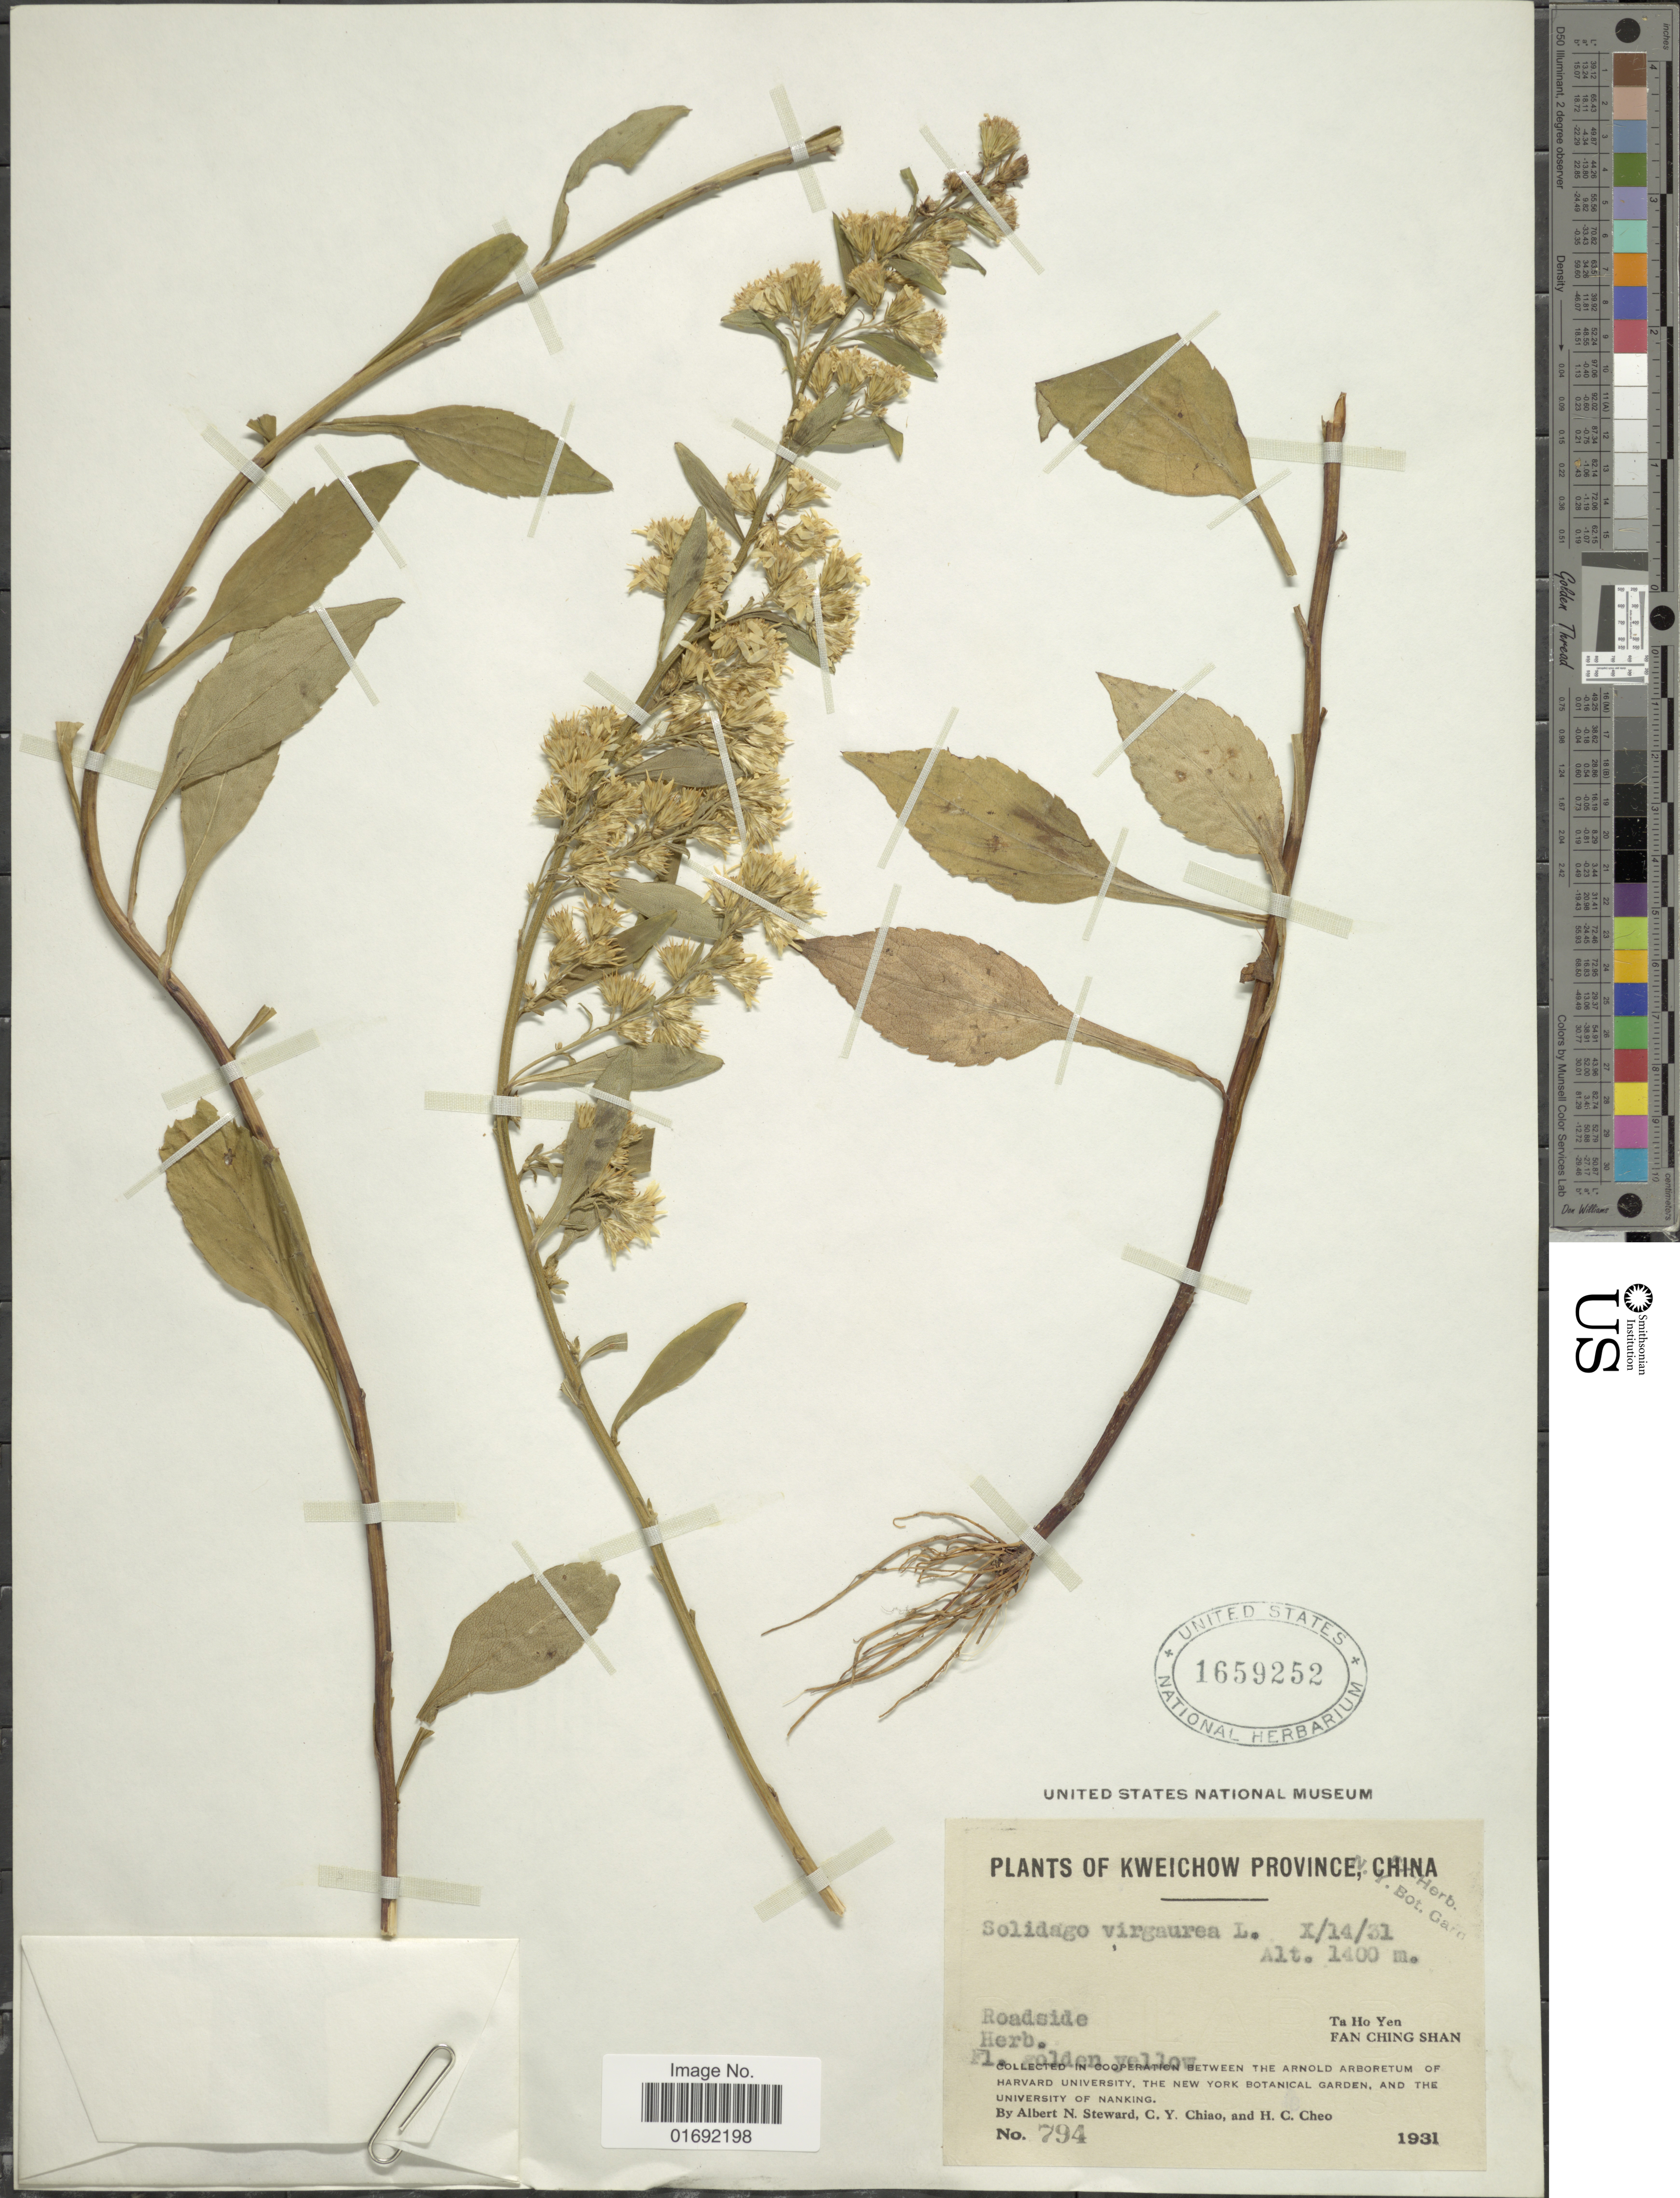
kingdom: Plantae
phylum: Tracheophyta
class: Magnoliopsida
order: Asterales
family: Asteraceae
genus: Solidago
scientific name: Solidago virgaurea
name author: L.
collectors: A. N. Steward, C. Y. Chiao & H. Cheo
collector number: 794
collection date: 1931-10-14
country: China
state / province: Guizhou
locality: Kweichow Province, Ta Ho Yen, Fan Ching Shan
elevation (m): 1400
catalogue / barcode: US 1659252